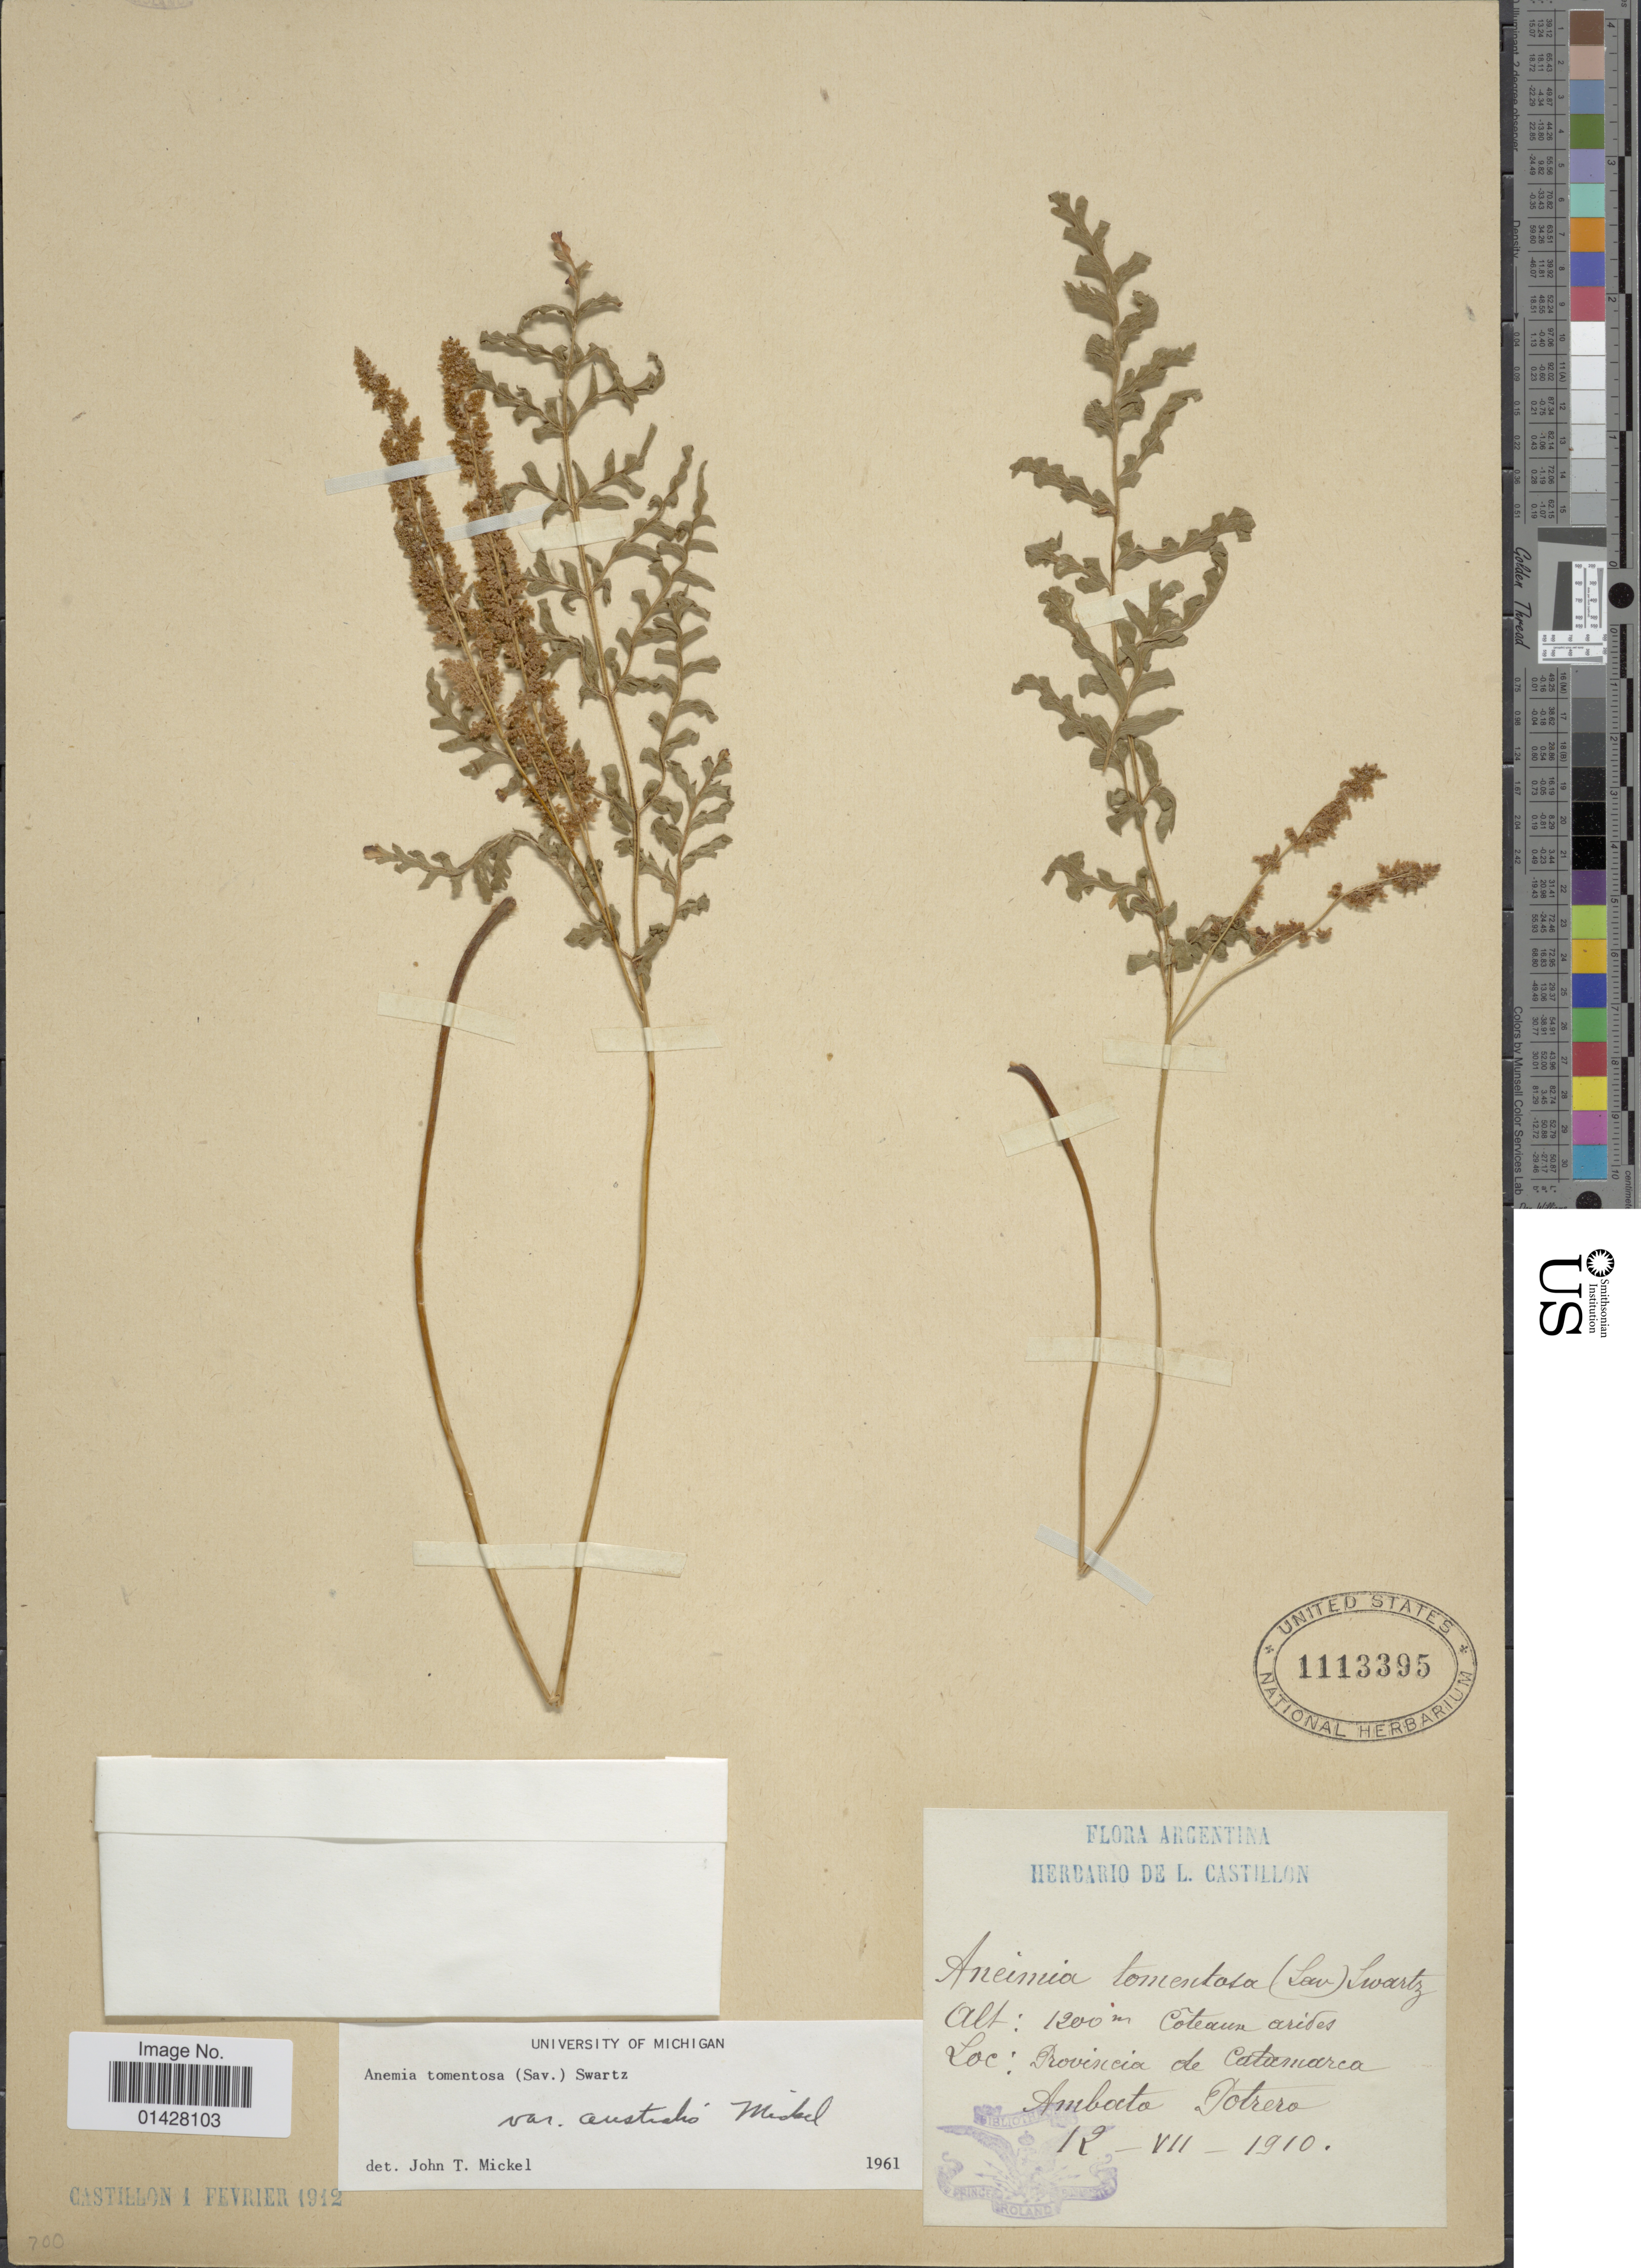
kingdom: Plantae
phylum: Tracheophyta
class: Polypodiopsida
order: Schizaeales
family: Anemiaceae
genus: Anemia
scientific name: Anemia tomentosa var. tomentosa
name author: (Sav.) Sw.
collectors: ex herb. de L. Castillon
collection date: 1910-07-12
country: Argentina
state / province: Catamarca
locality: Provincia de Catamarca. Ambata Potrero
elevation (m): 1200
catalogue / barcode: US 1113395